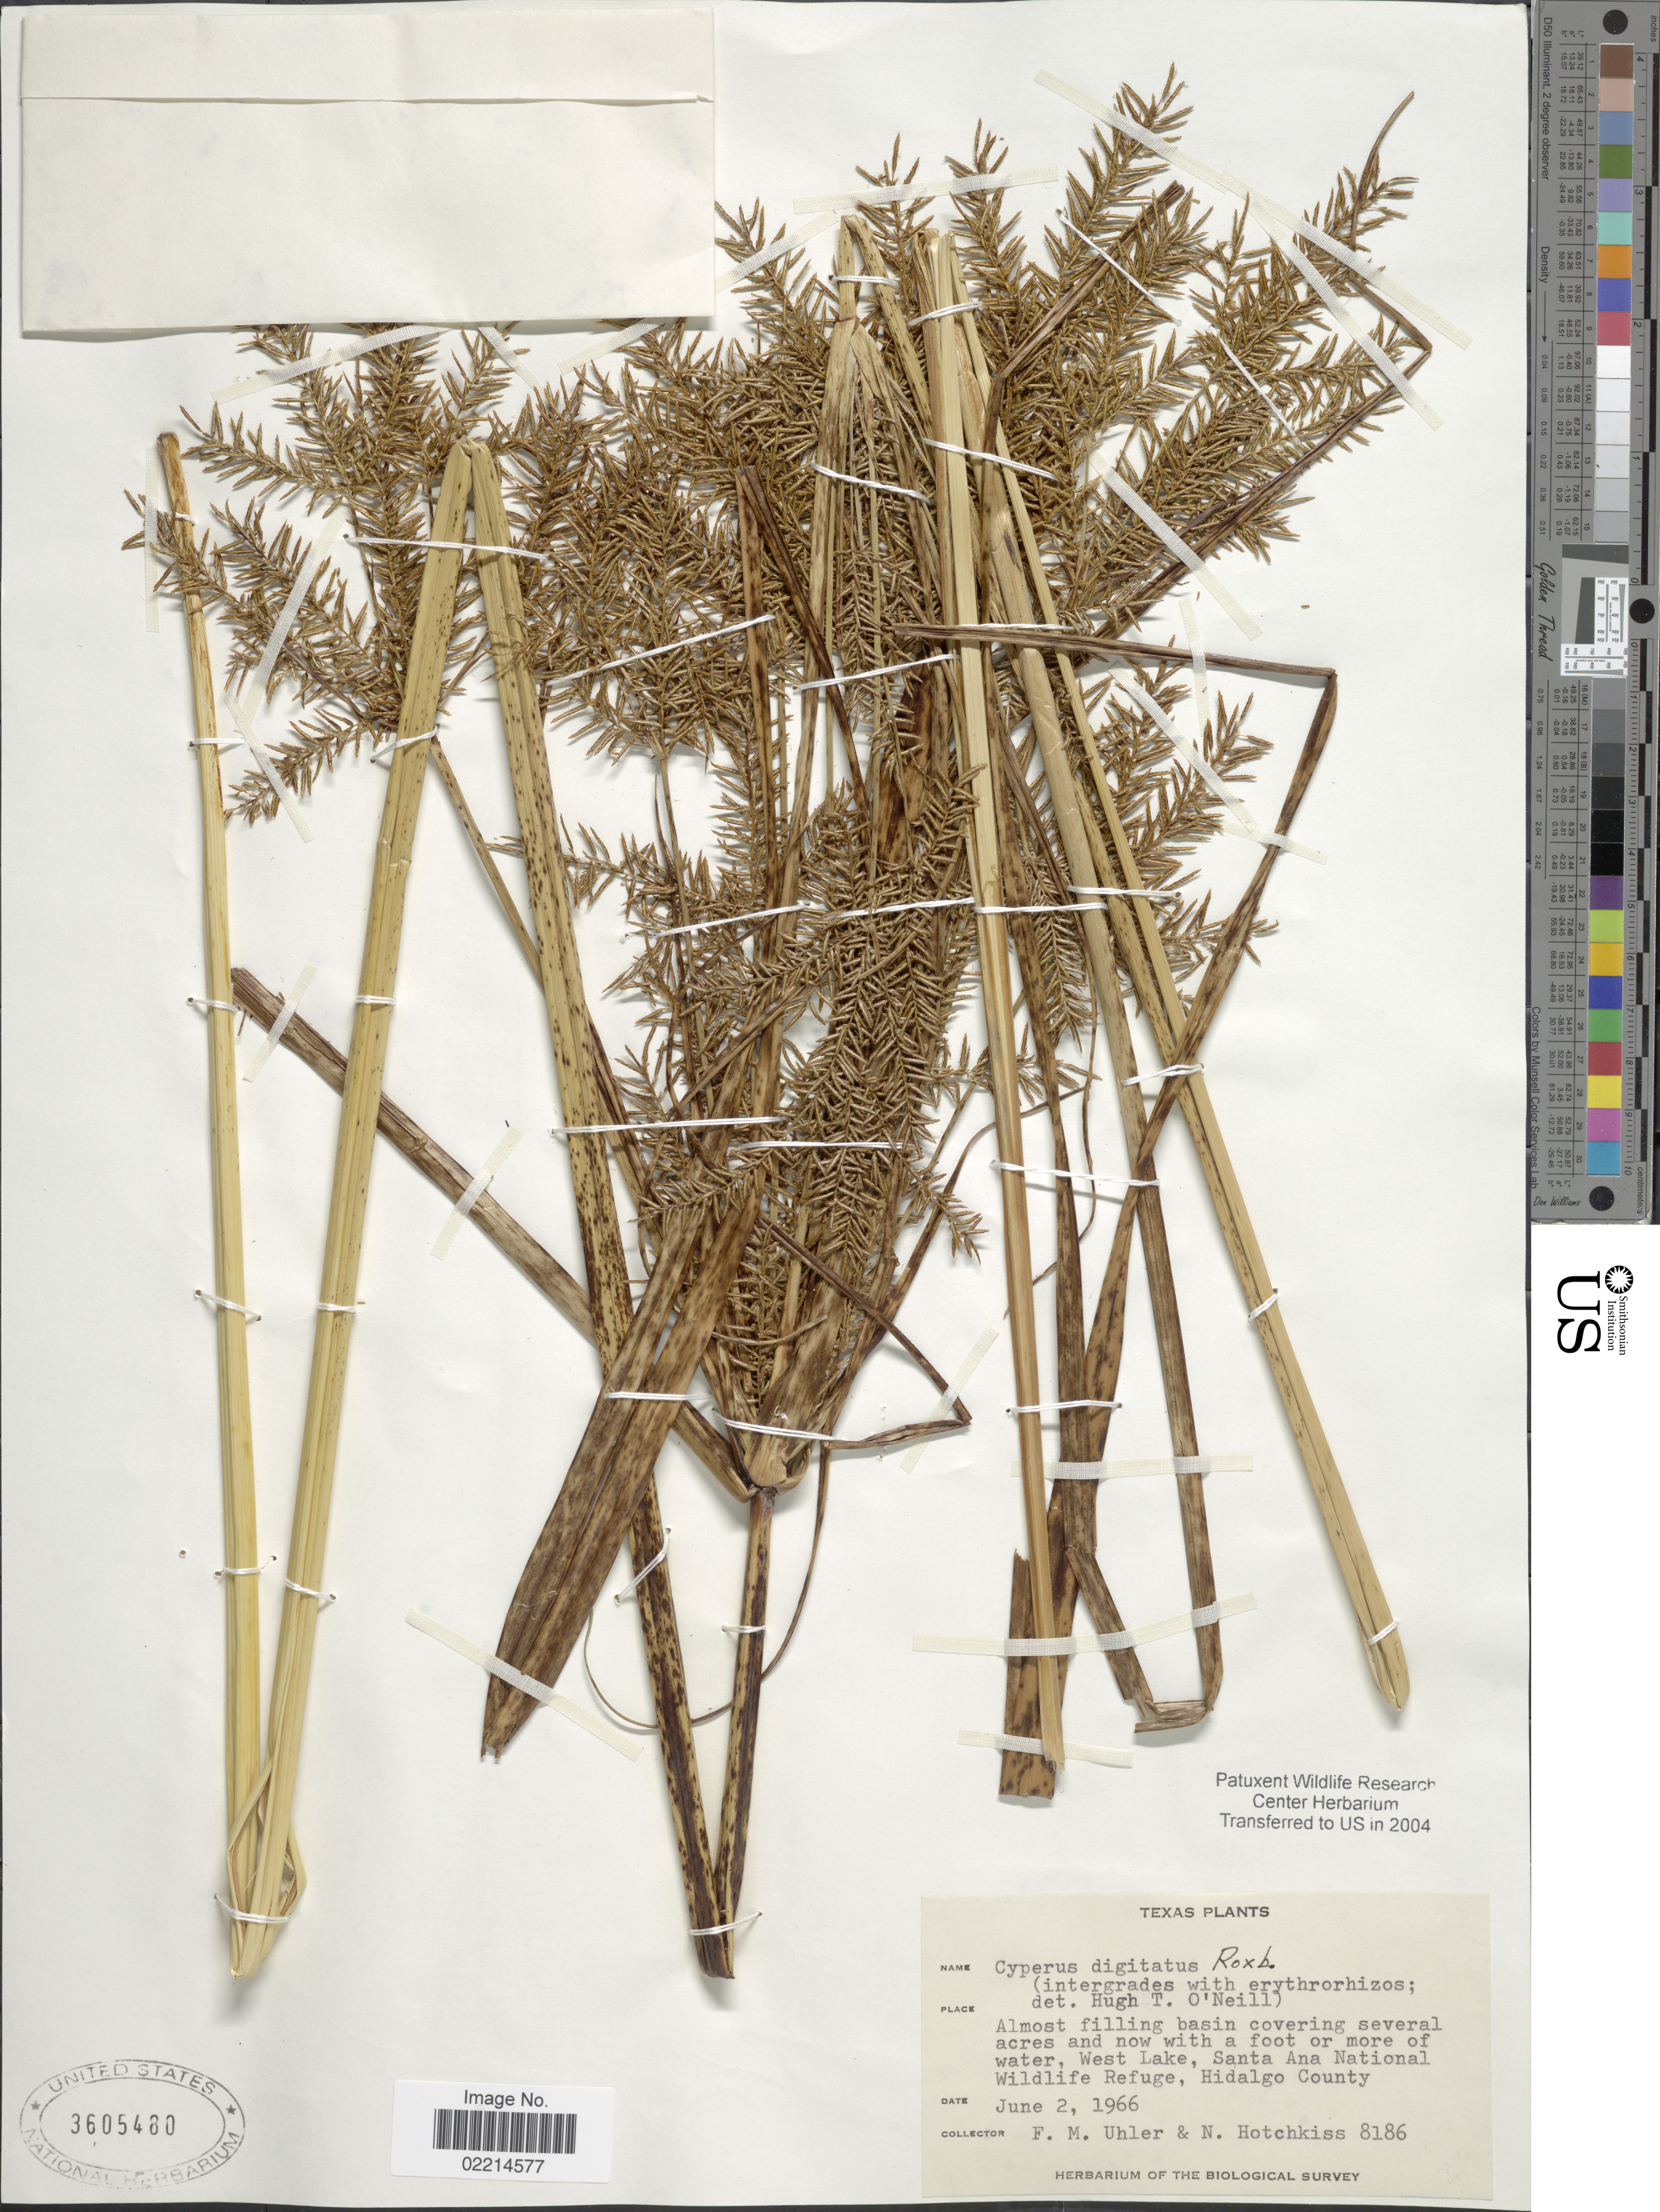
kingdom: Plantae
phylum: Tracheophyta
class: Liliopsida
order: Poales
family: Cyperaceae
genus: Cyperus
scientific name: Cyperus digitatus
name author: Roxb.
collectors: F. M. Uhler & N. Hotchkiss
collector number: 8186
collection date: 1966-06-02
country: United States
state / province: Texas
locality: West Lake, Santa Ana National Wildlife Refuge, Hidalgo County.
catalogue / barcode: US 3605480